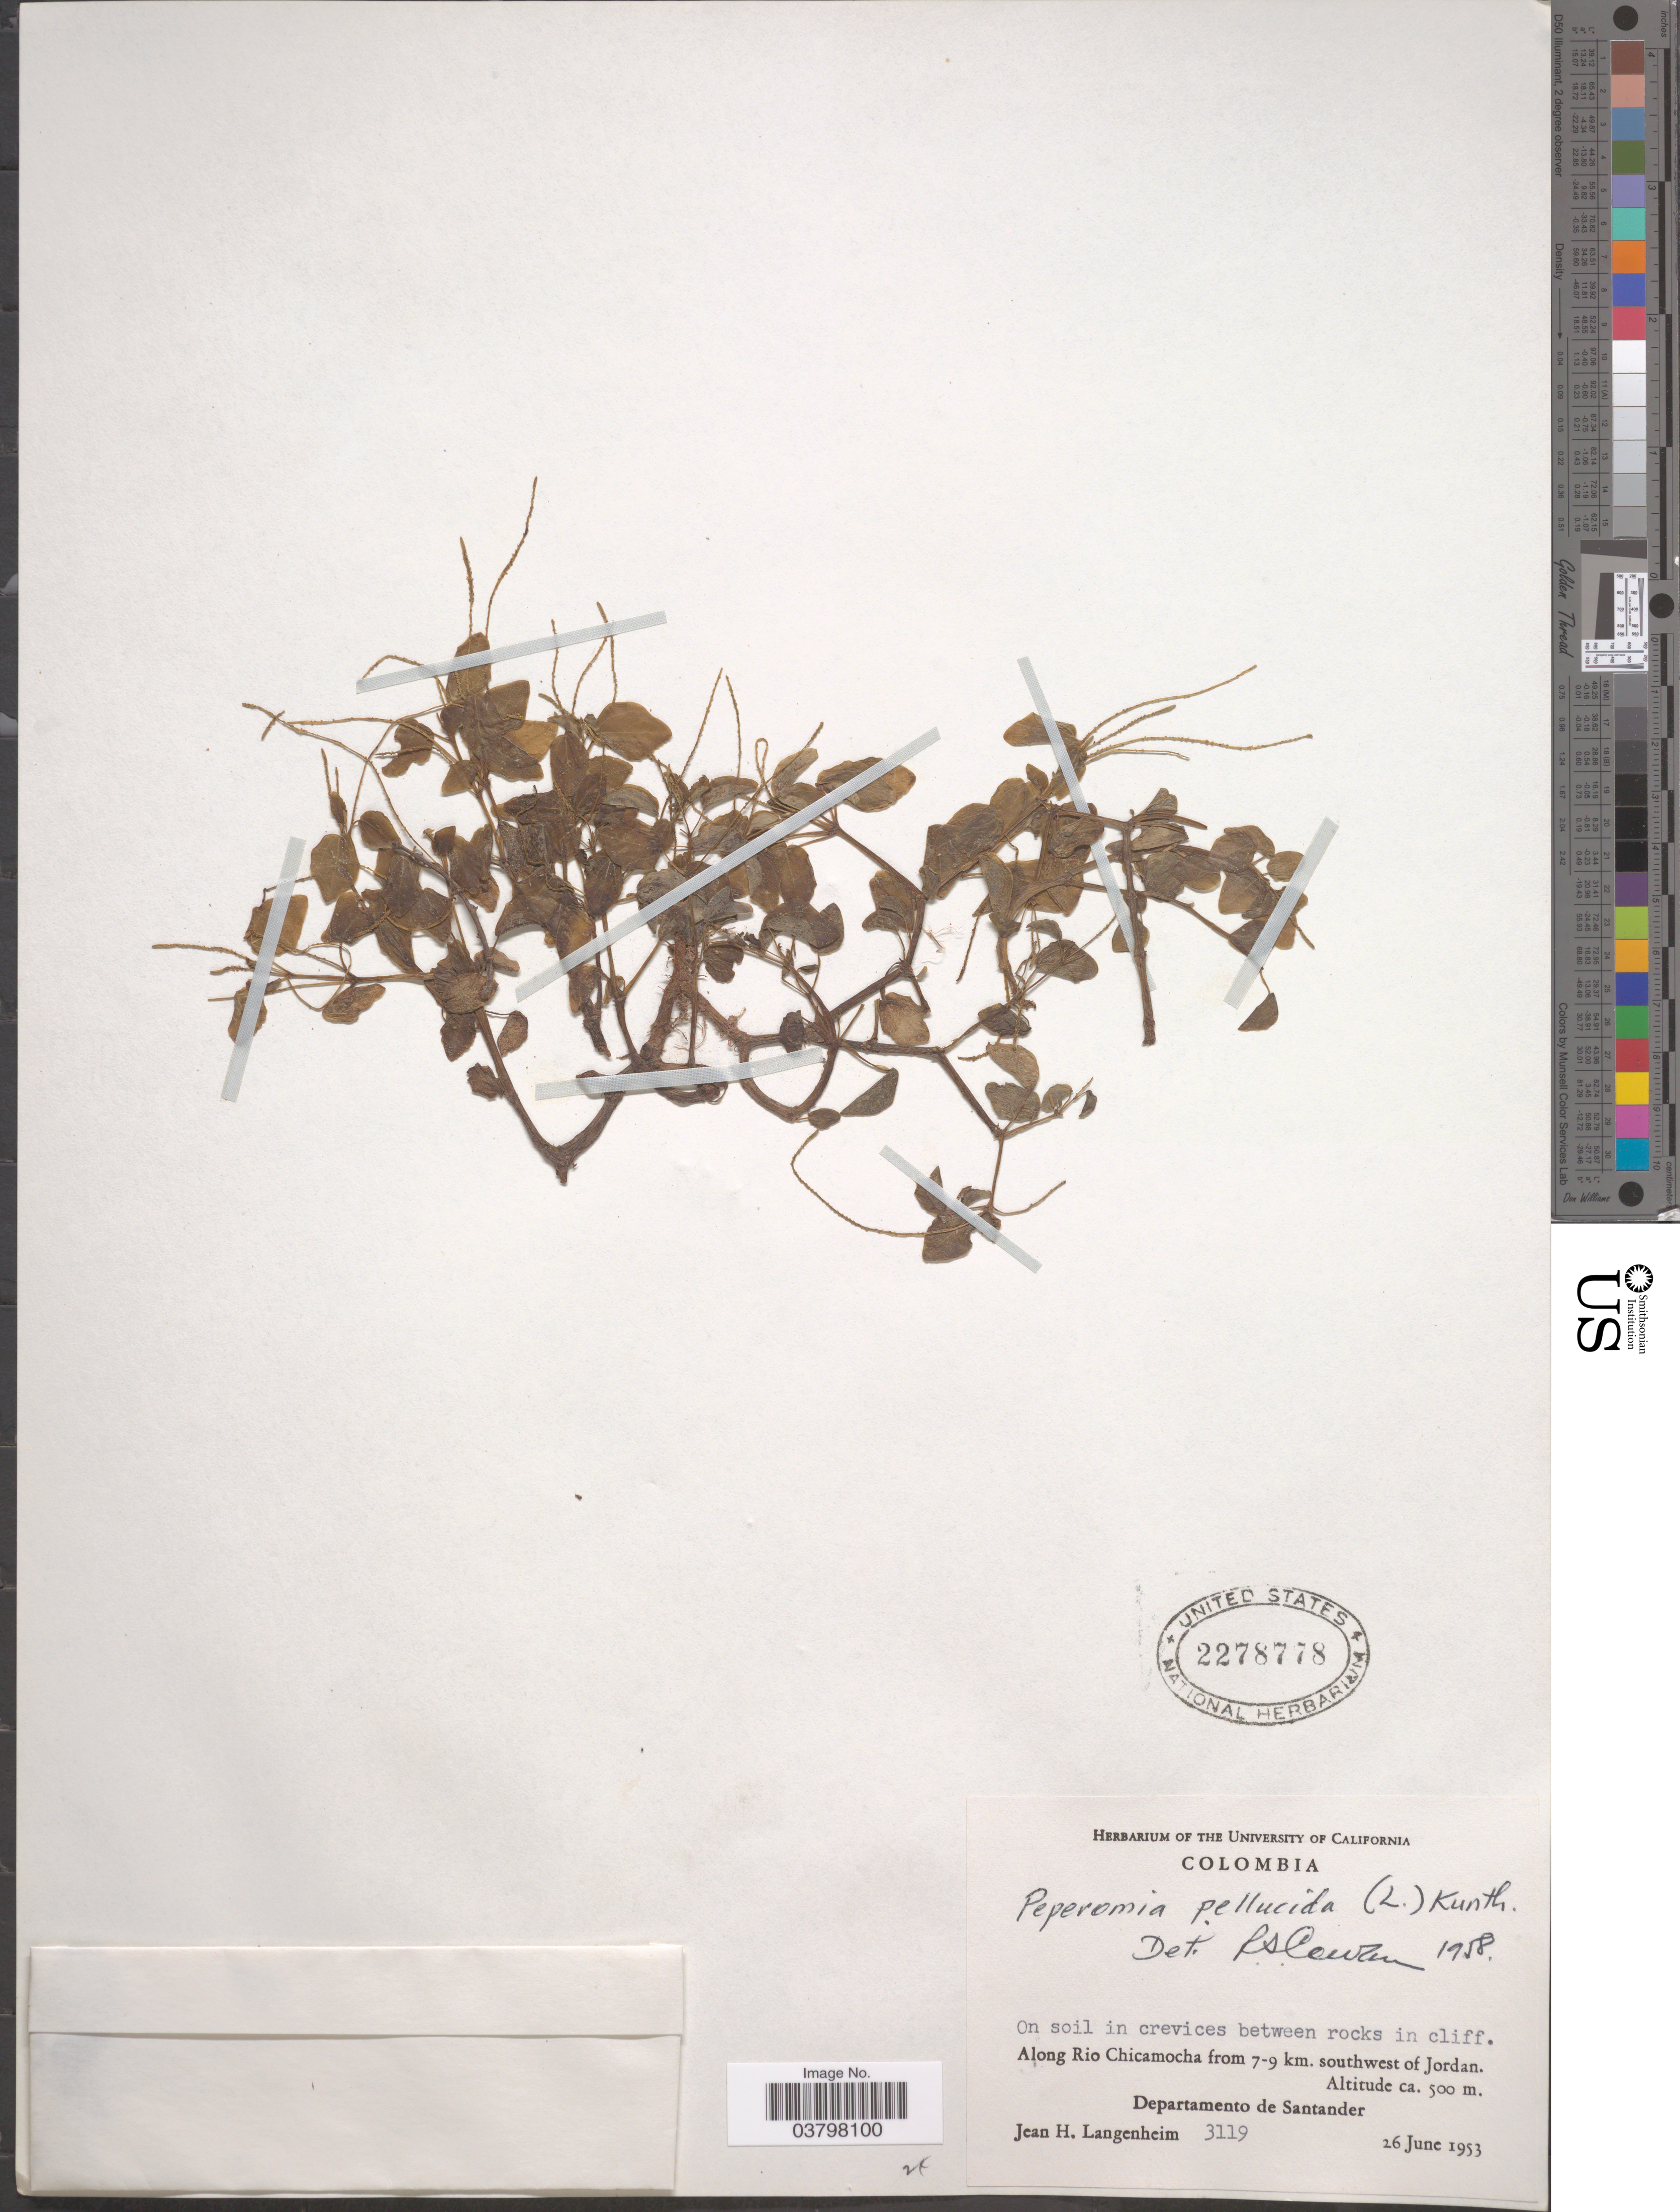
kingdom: Plantae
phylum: Tracheophyta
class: Magnoliopsida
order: Piperales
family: Piperaceae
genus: Peperomia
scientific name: Peperomia pellucida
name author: (L.) Kunth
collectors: J. H. Langenheim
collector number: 3119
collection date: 1953-06-26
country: Colombia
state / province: Santander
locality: Along Rio Chicamocha from 7-9 km. southwest of Jordan. Departamento de Santander.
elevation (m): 500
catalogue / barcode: US 2278778